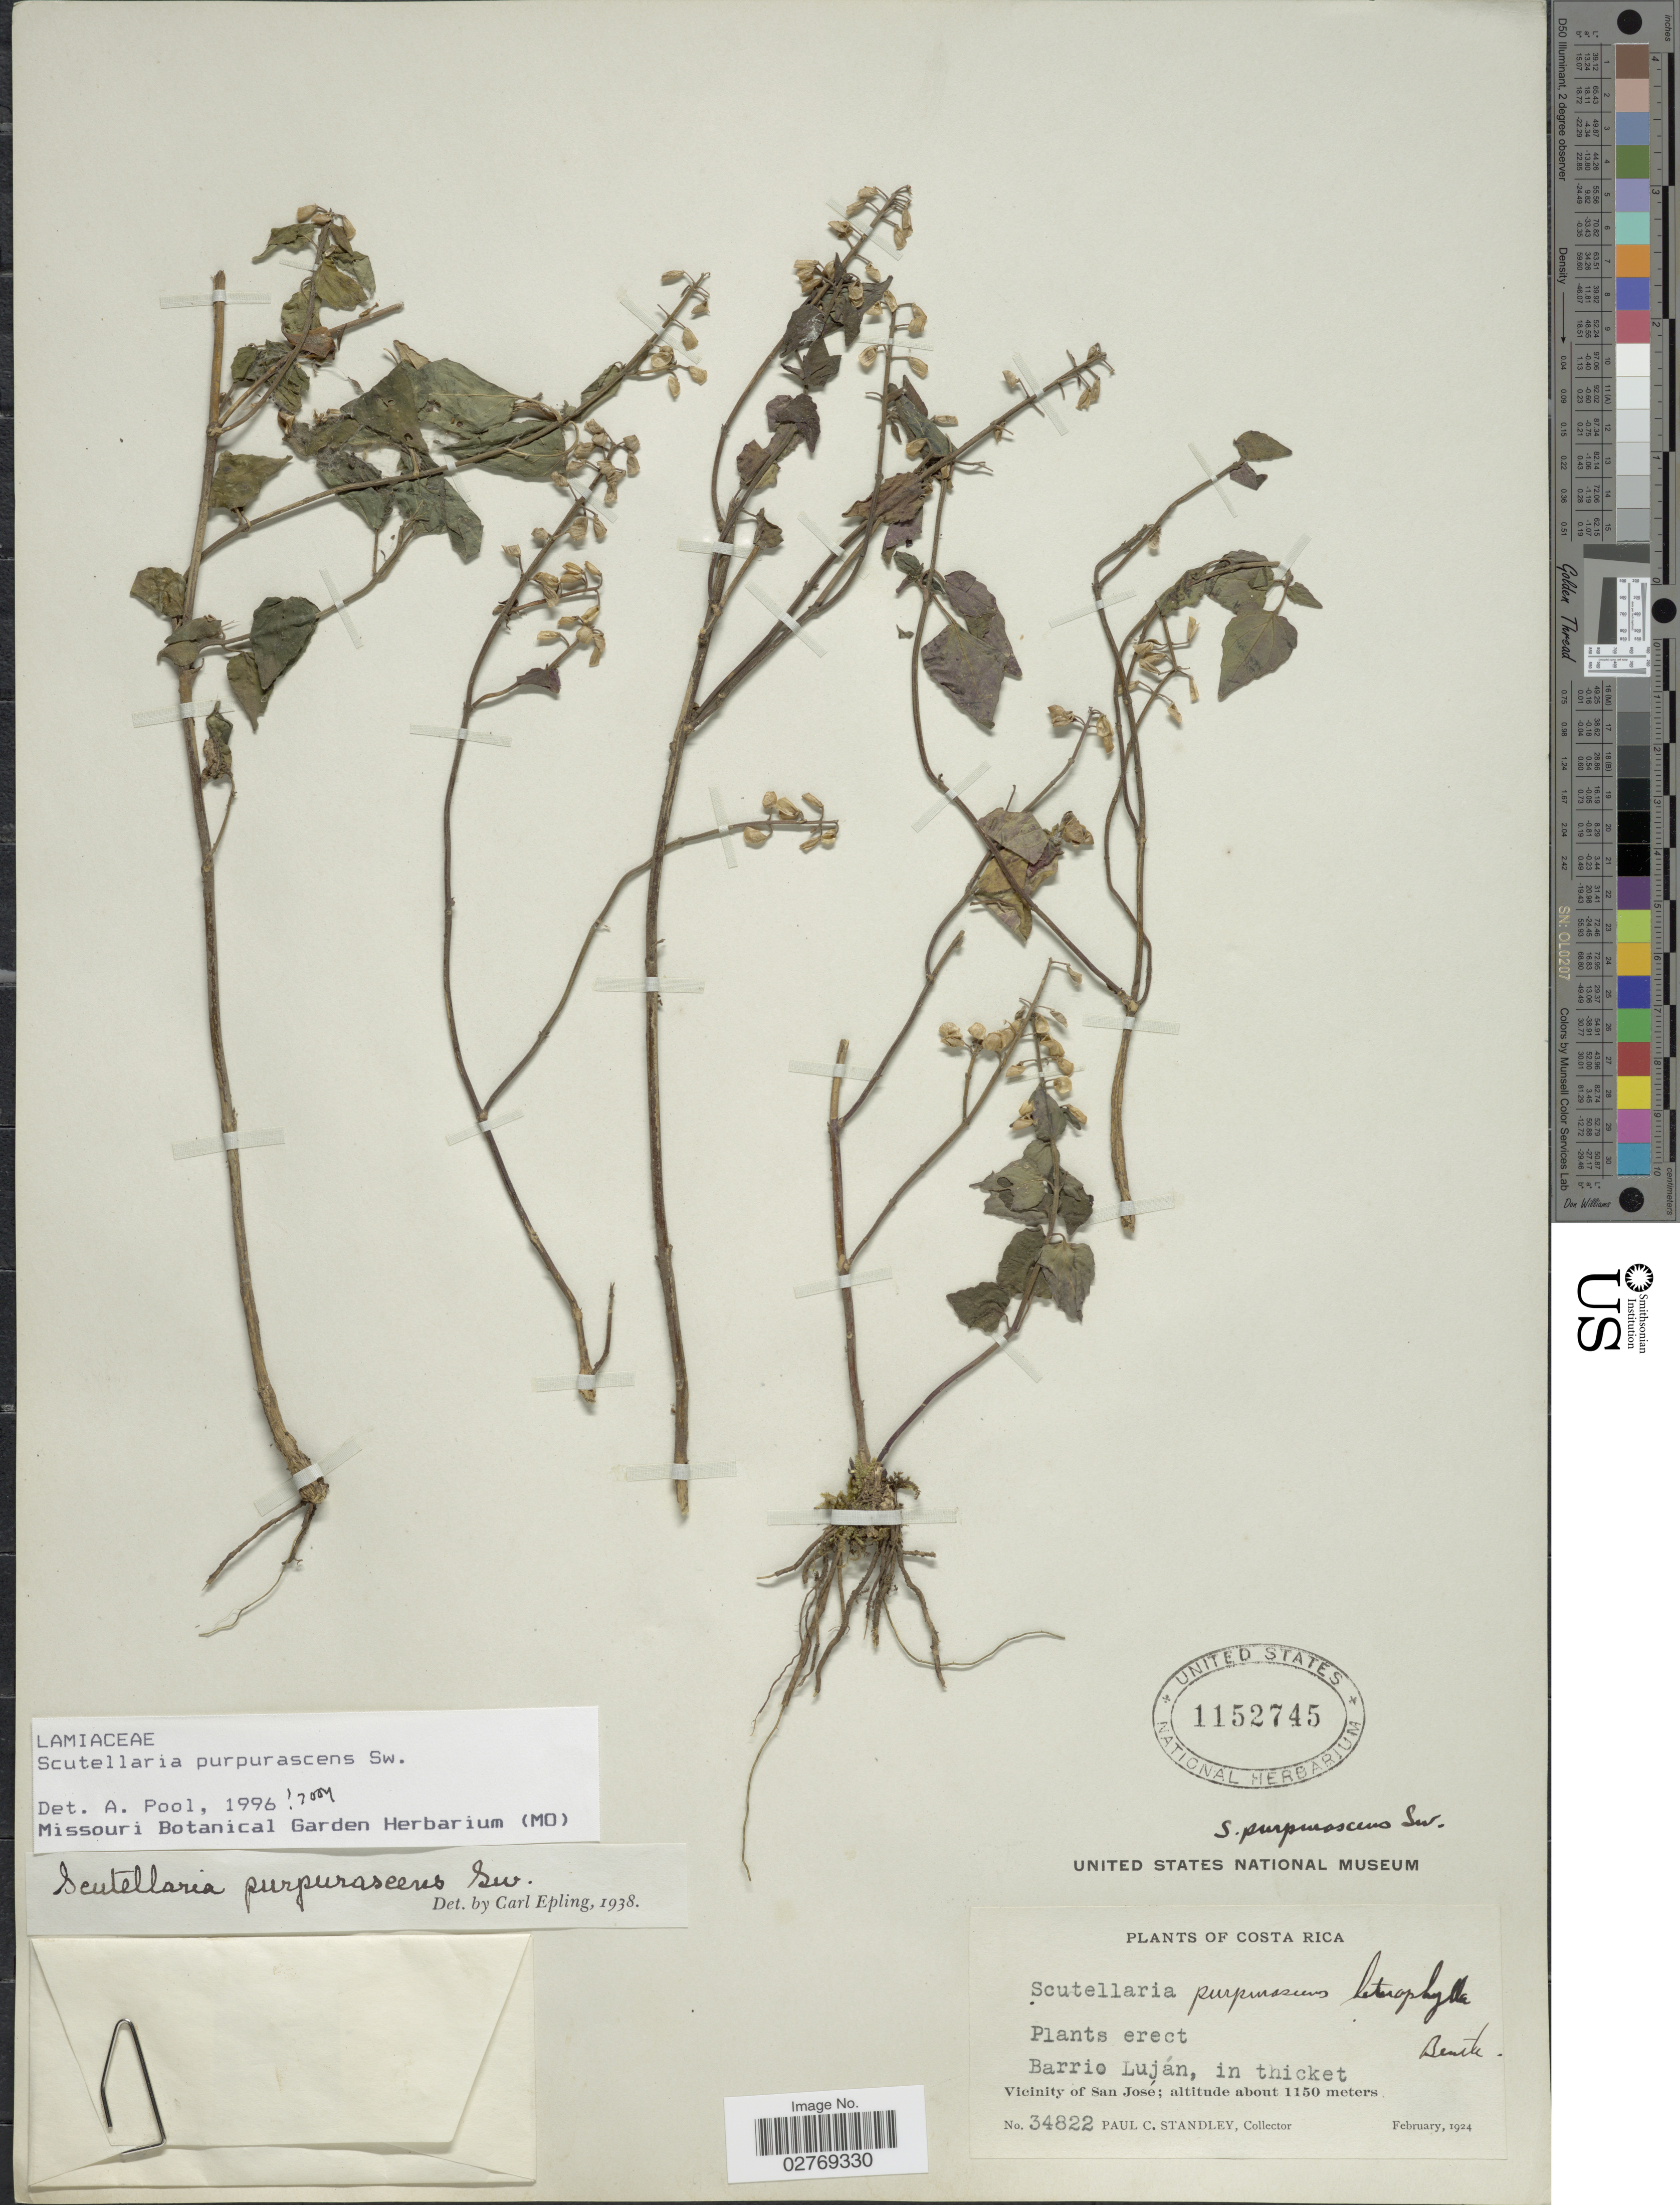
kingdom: Plantae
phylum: Tracheophyta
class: Magnoliopsida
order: Lamiales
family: Lamiaceae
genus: Scutellaria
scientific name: Scutellaria purpurascens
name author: Sw.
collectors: P. C. Standley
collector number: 34822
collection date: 1924-02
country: Costa Rica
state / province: San José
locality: Barrio Luján, Vicinity of San José.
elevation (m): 1150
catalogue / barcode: US 1152745